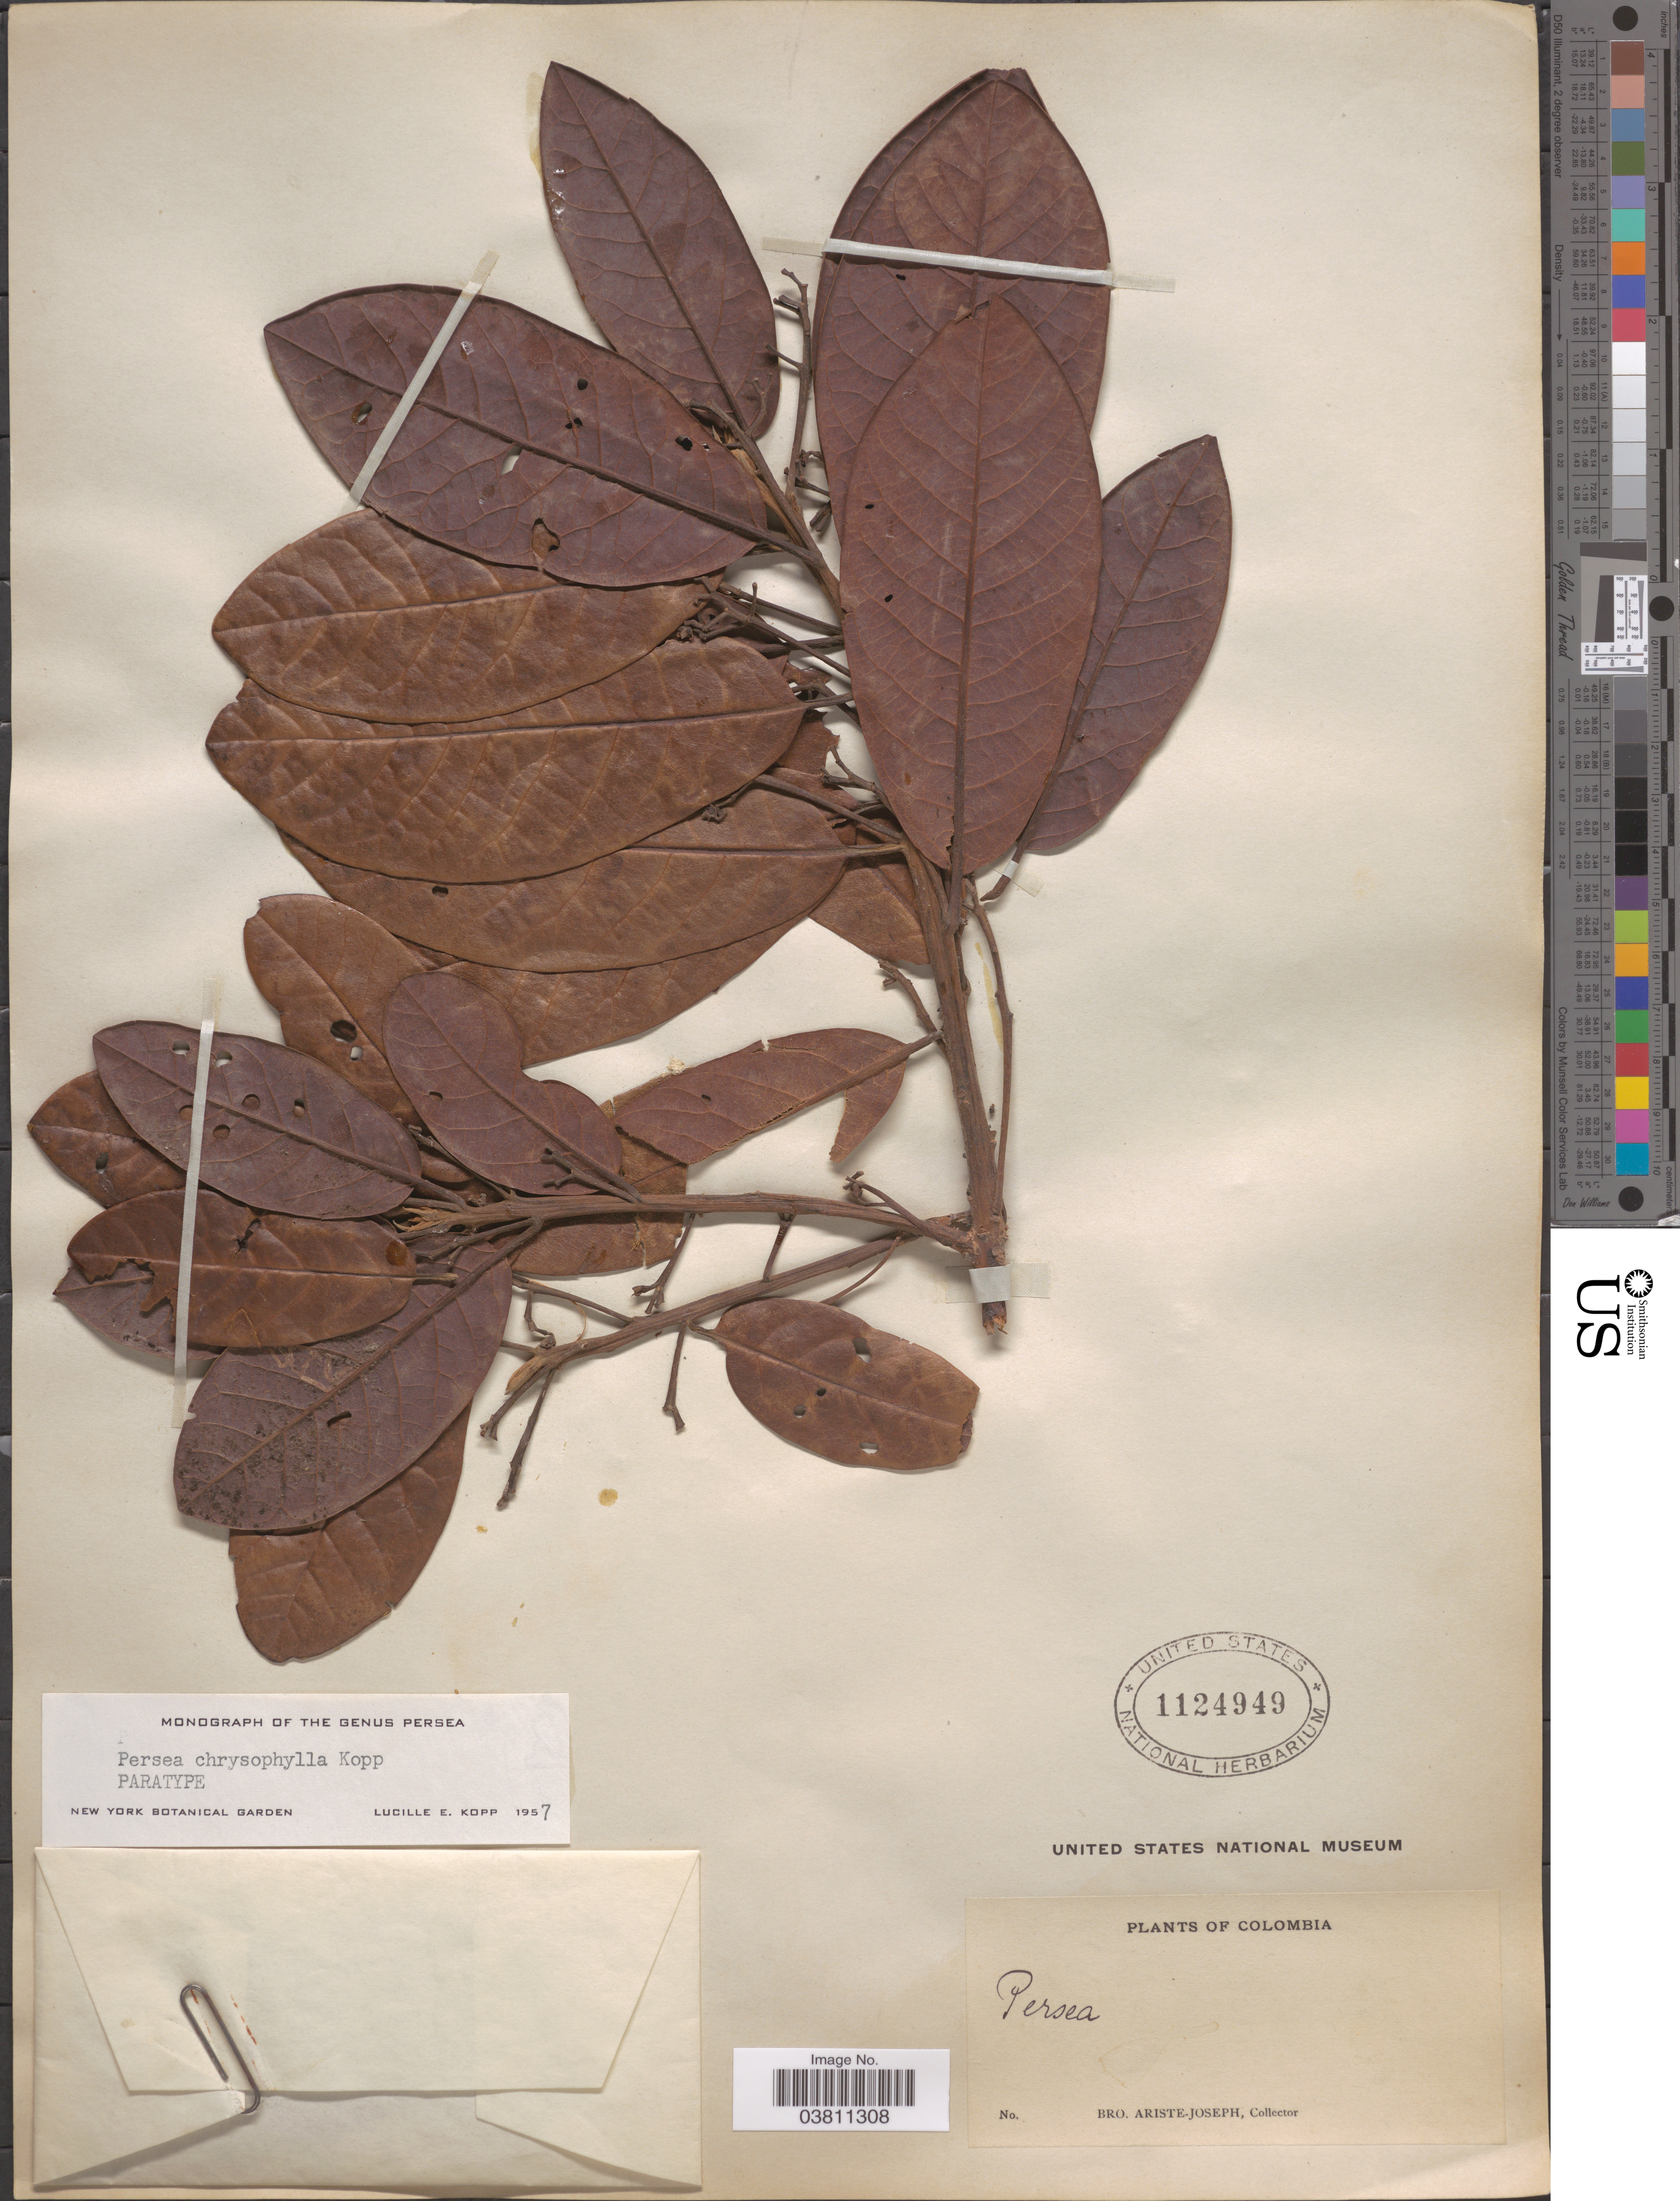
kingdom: Plantae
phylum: Tracheophyta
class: Magnoliopsida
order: Laurales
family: Lauraceae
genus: Persea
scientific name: Persea chrysophylla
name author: L.E. Kopp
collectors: Bro. Ariste-Joseph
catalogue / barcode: US 1124949